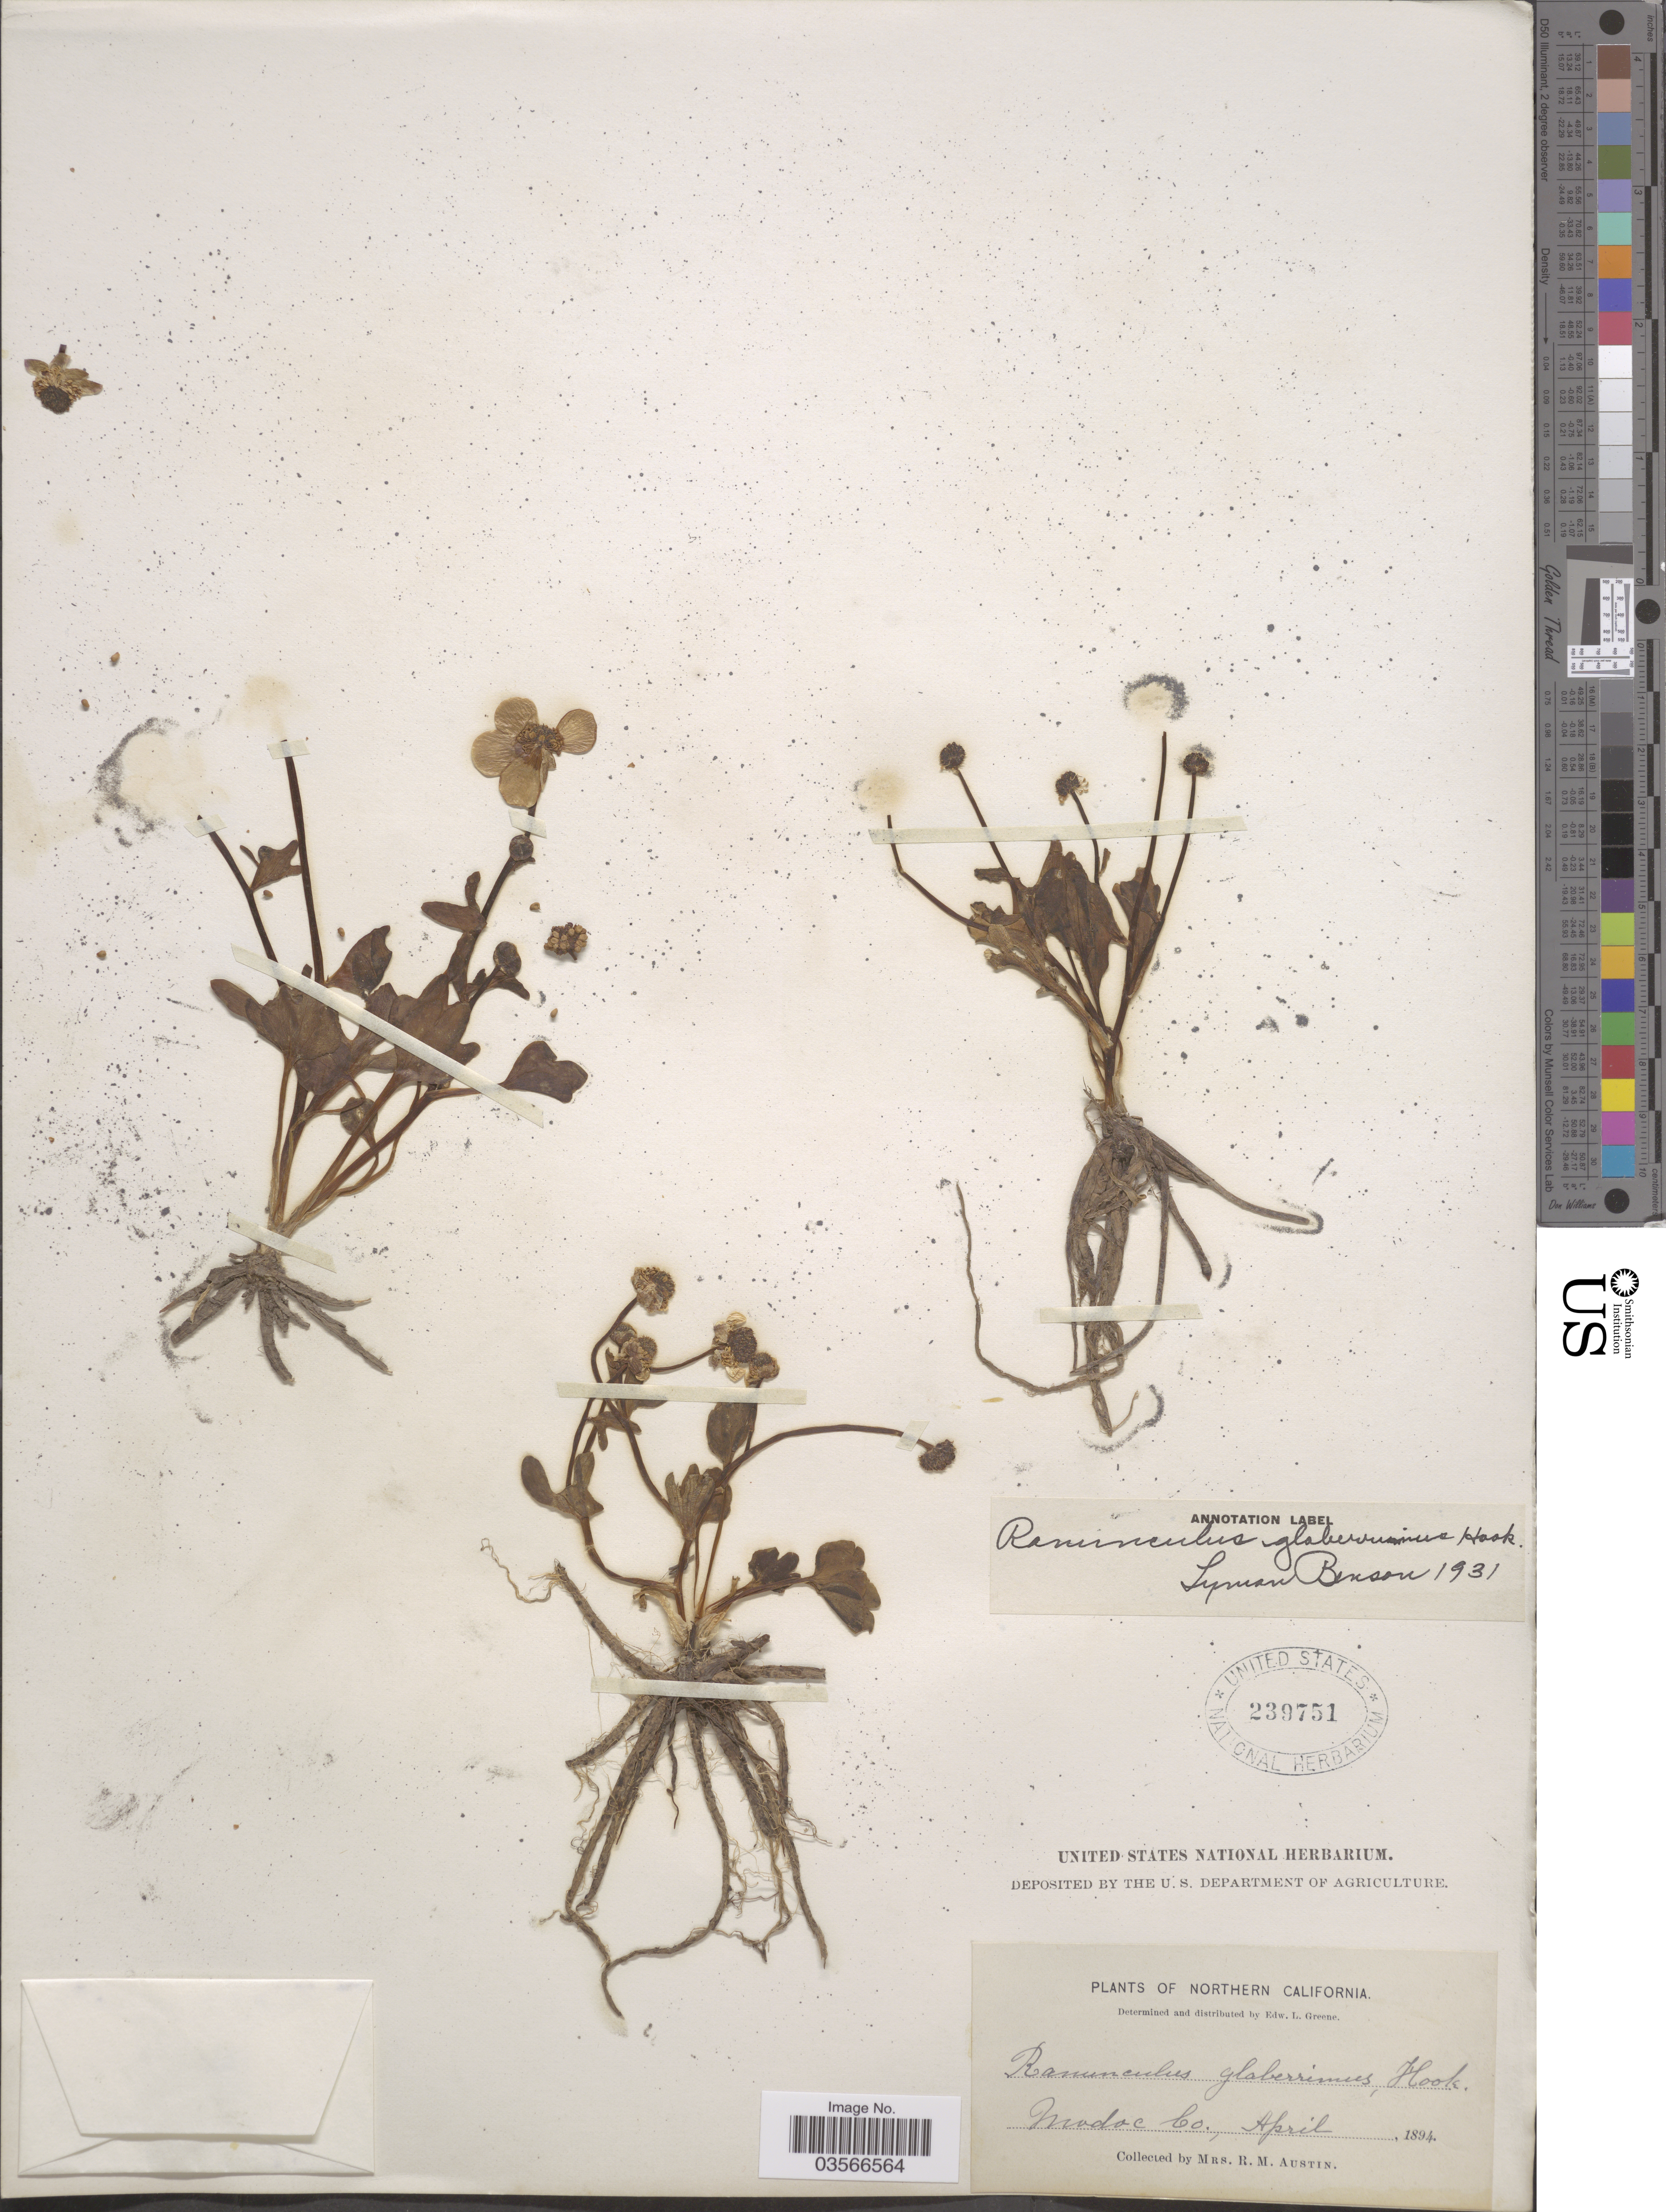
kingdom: Plantae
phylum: Tracheophyta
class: Magnoliopsida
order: Ranunculales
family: Ranunculaceae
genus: Ranunculus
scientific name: Ranunculus glaberrimus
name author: Hook.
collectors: R. Austin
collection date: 1894-04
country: United States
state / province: California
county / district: Modoc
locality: Northern California. Modoc Co.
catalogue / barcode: US 239751